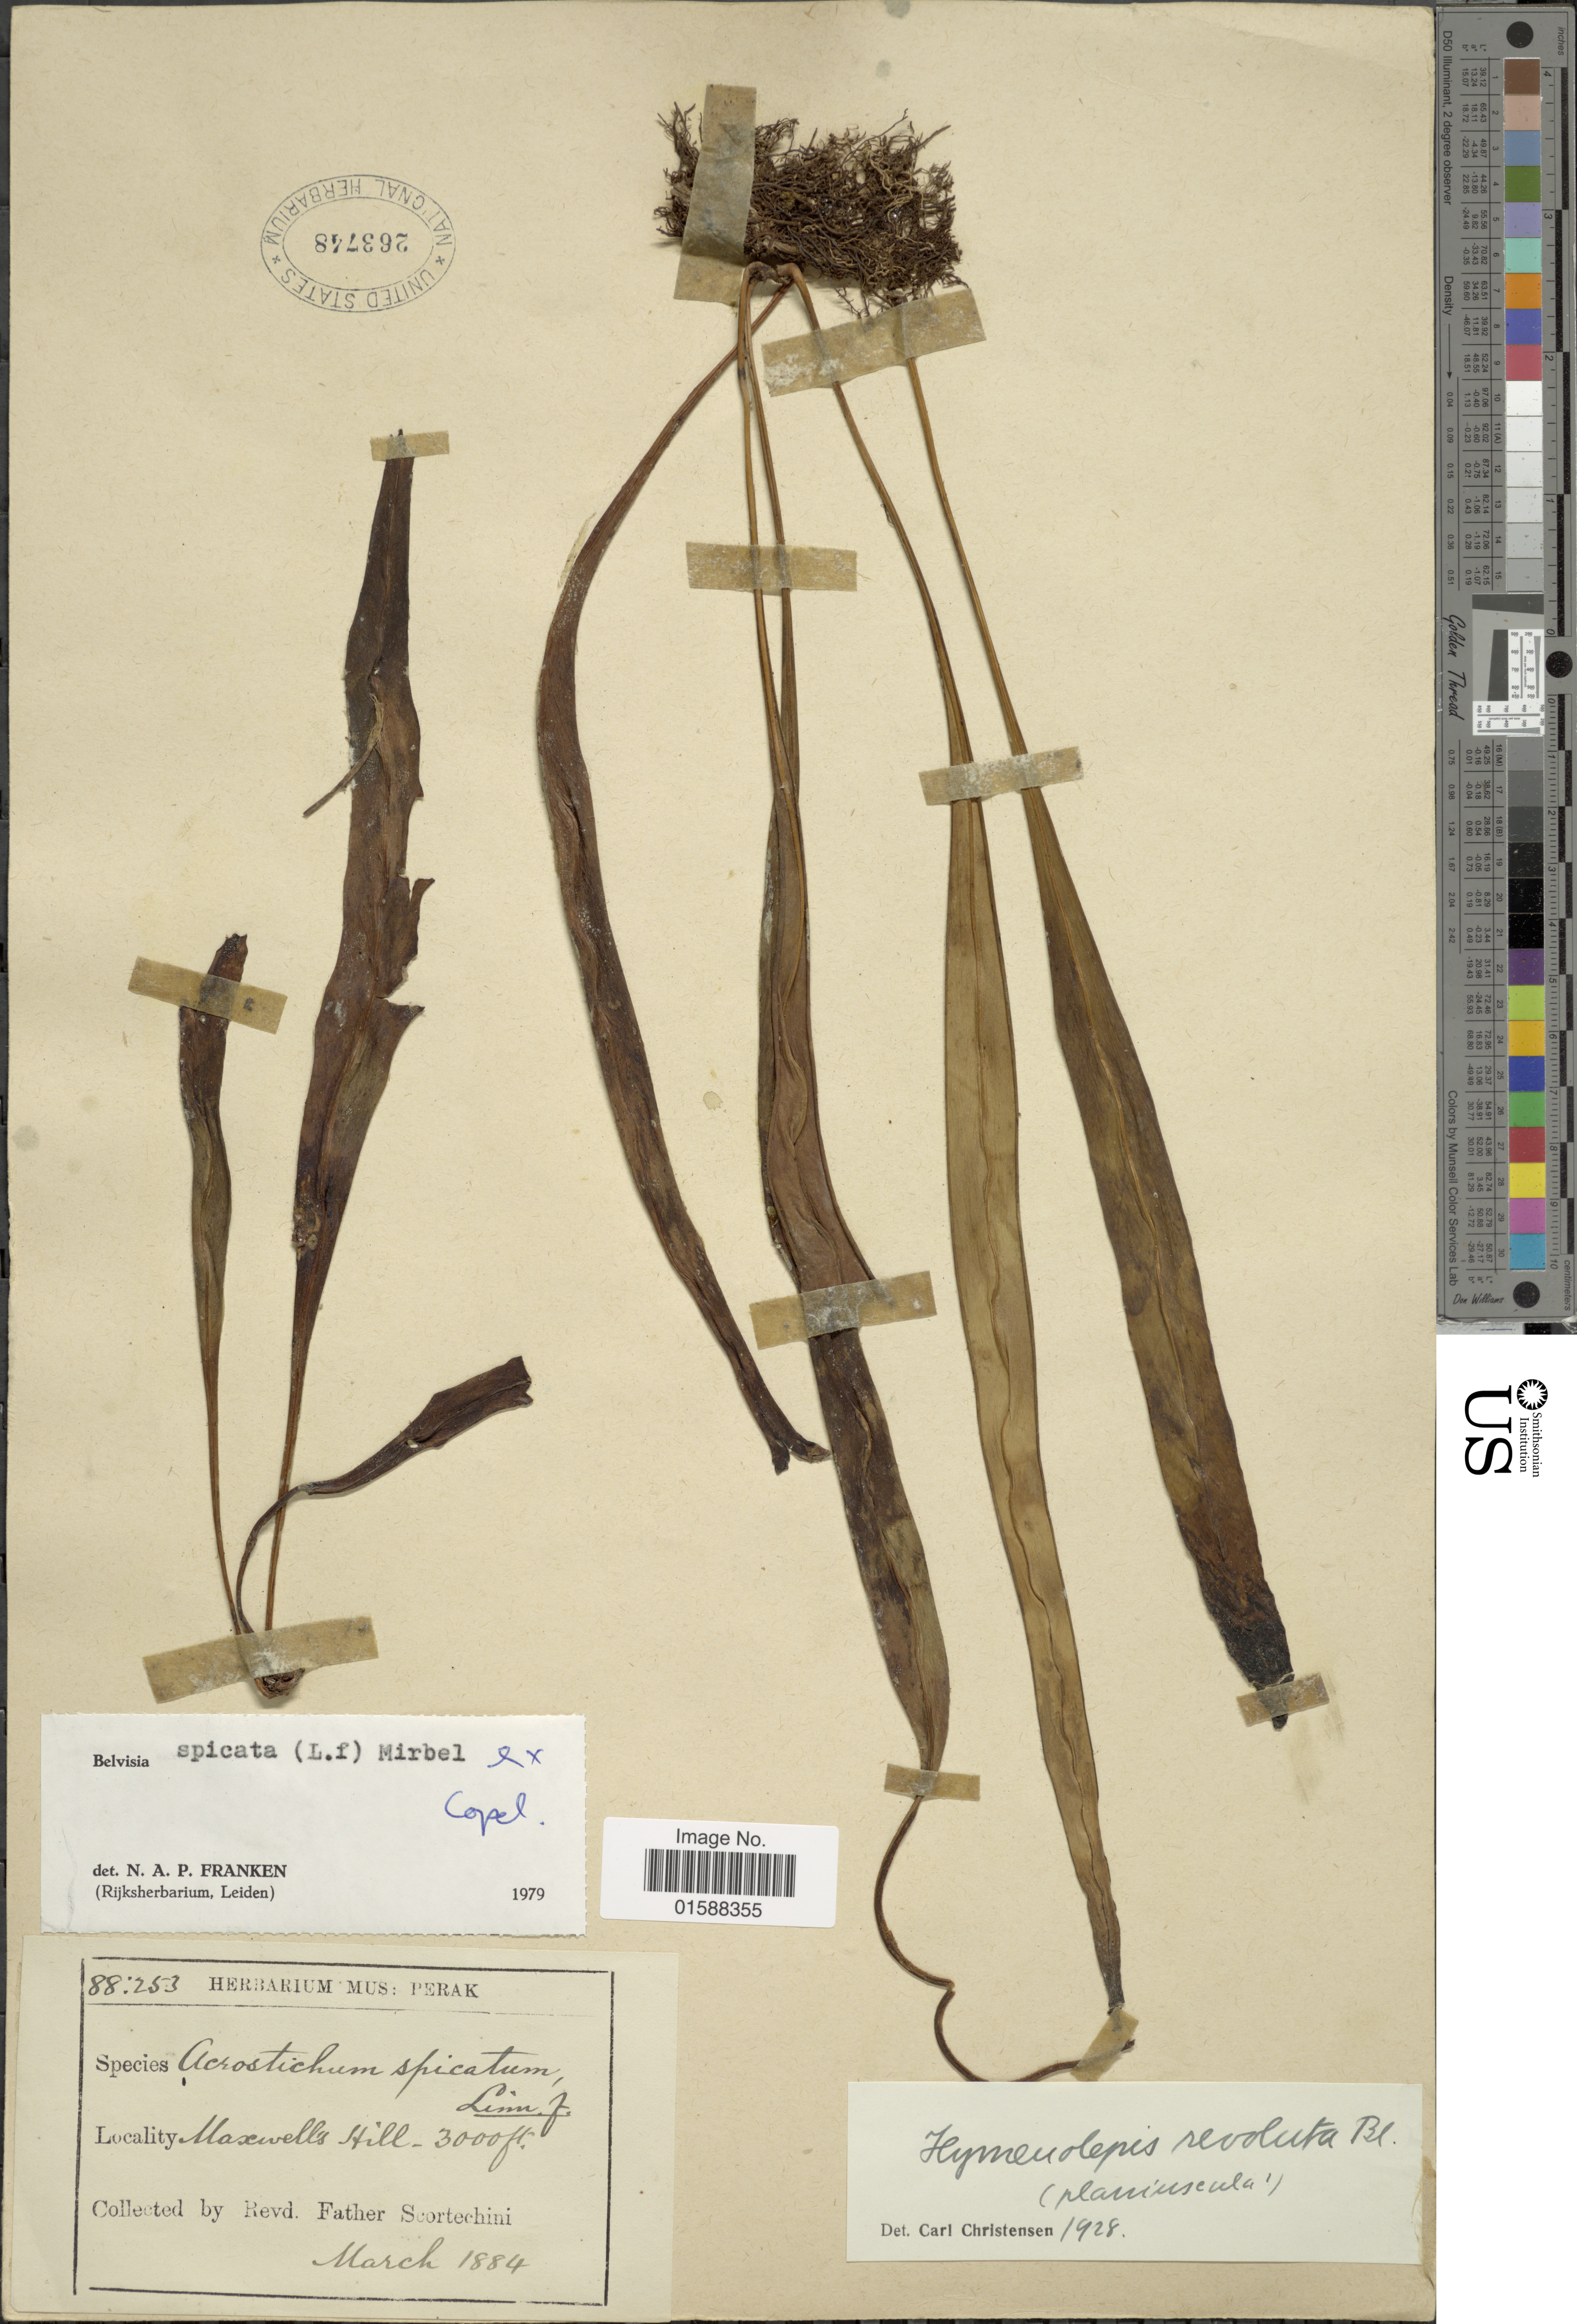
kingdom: Plantae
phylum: Tracheophyta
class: Polypodiopsida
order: Polypodiales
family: Polypodiaceae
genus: Lepisorus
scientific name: Lepisorus spicatus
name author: (L. f.) Li S. Wang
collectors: Fr. Scortechini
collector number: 88:253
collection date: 1884-03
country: Malaysia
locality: Maxwell's Hills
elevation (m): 914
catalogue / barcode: US 263748